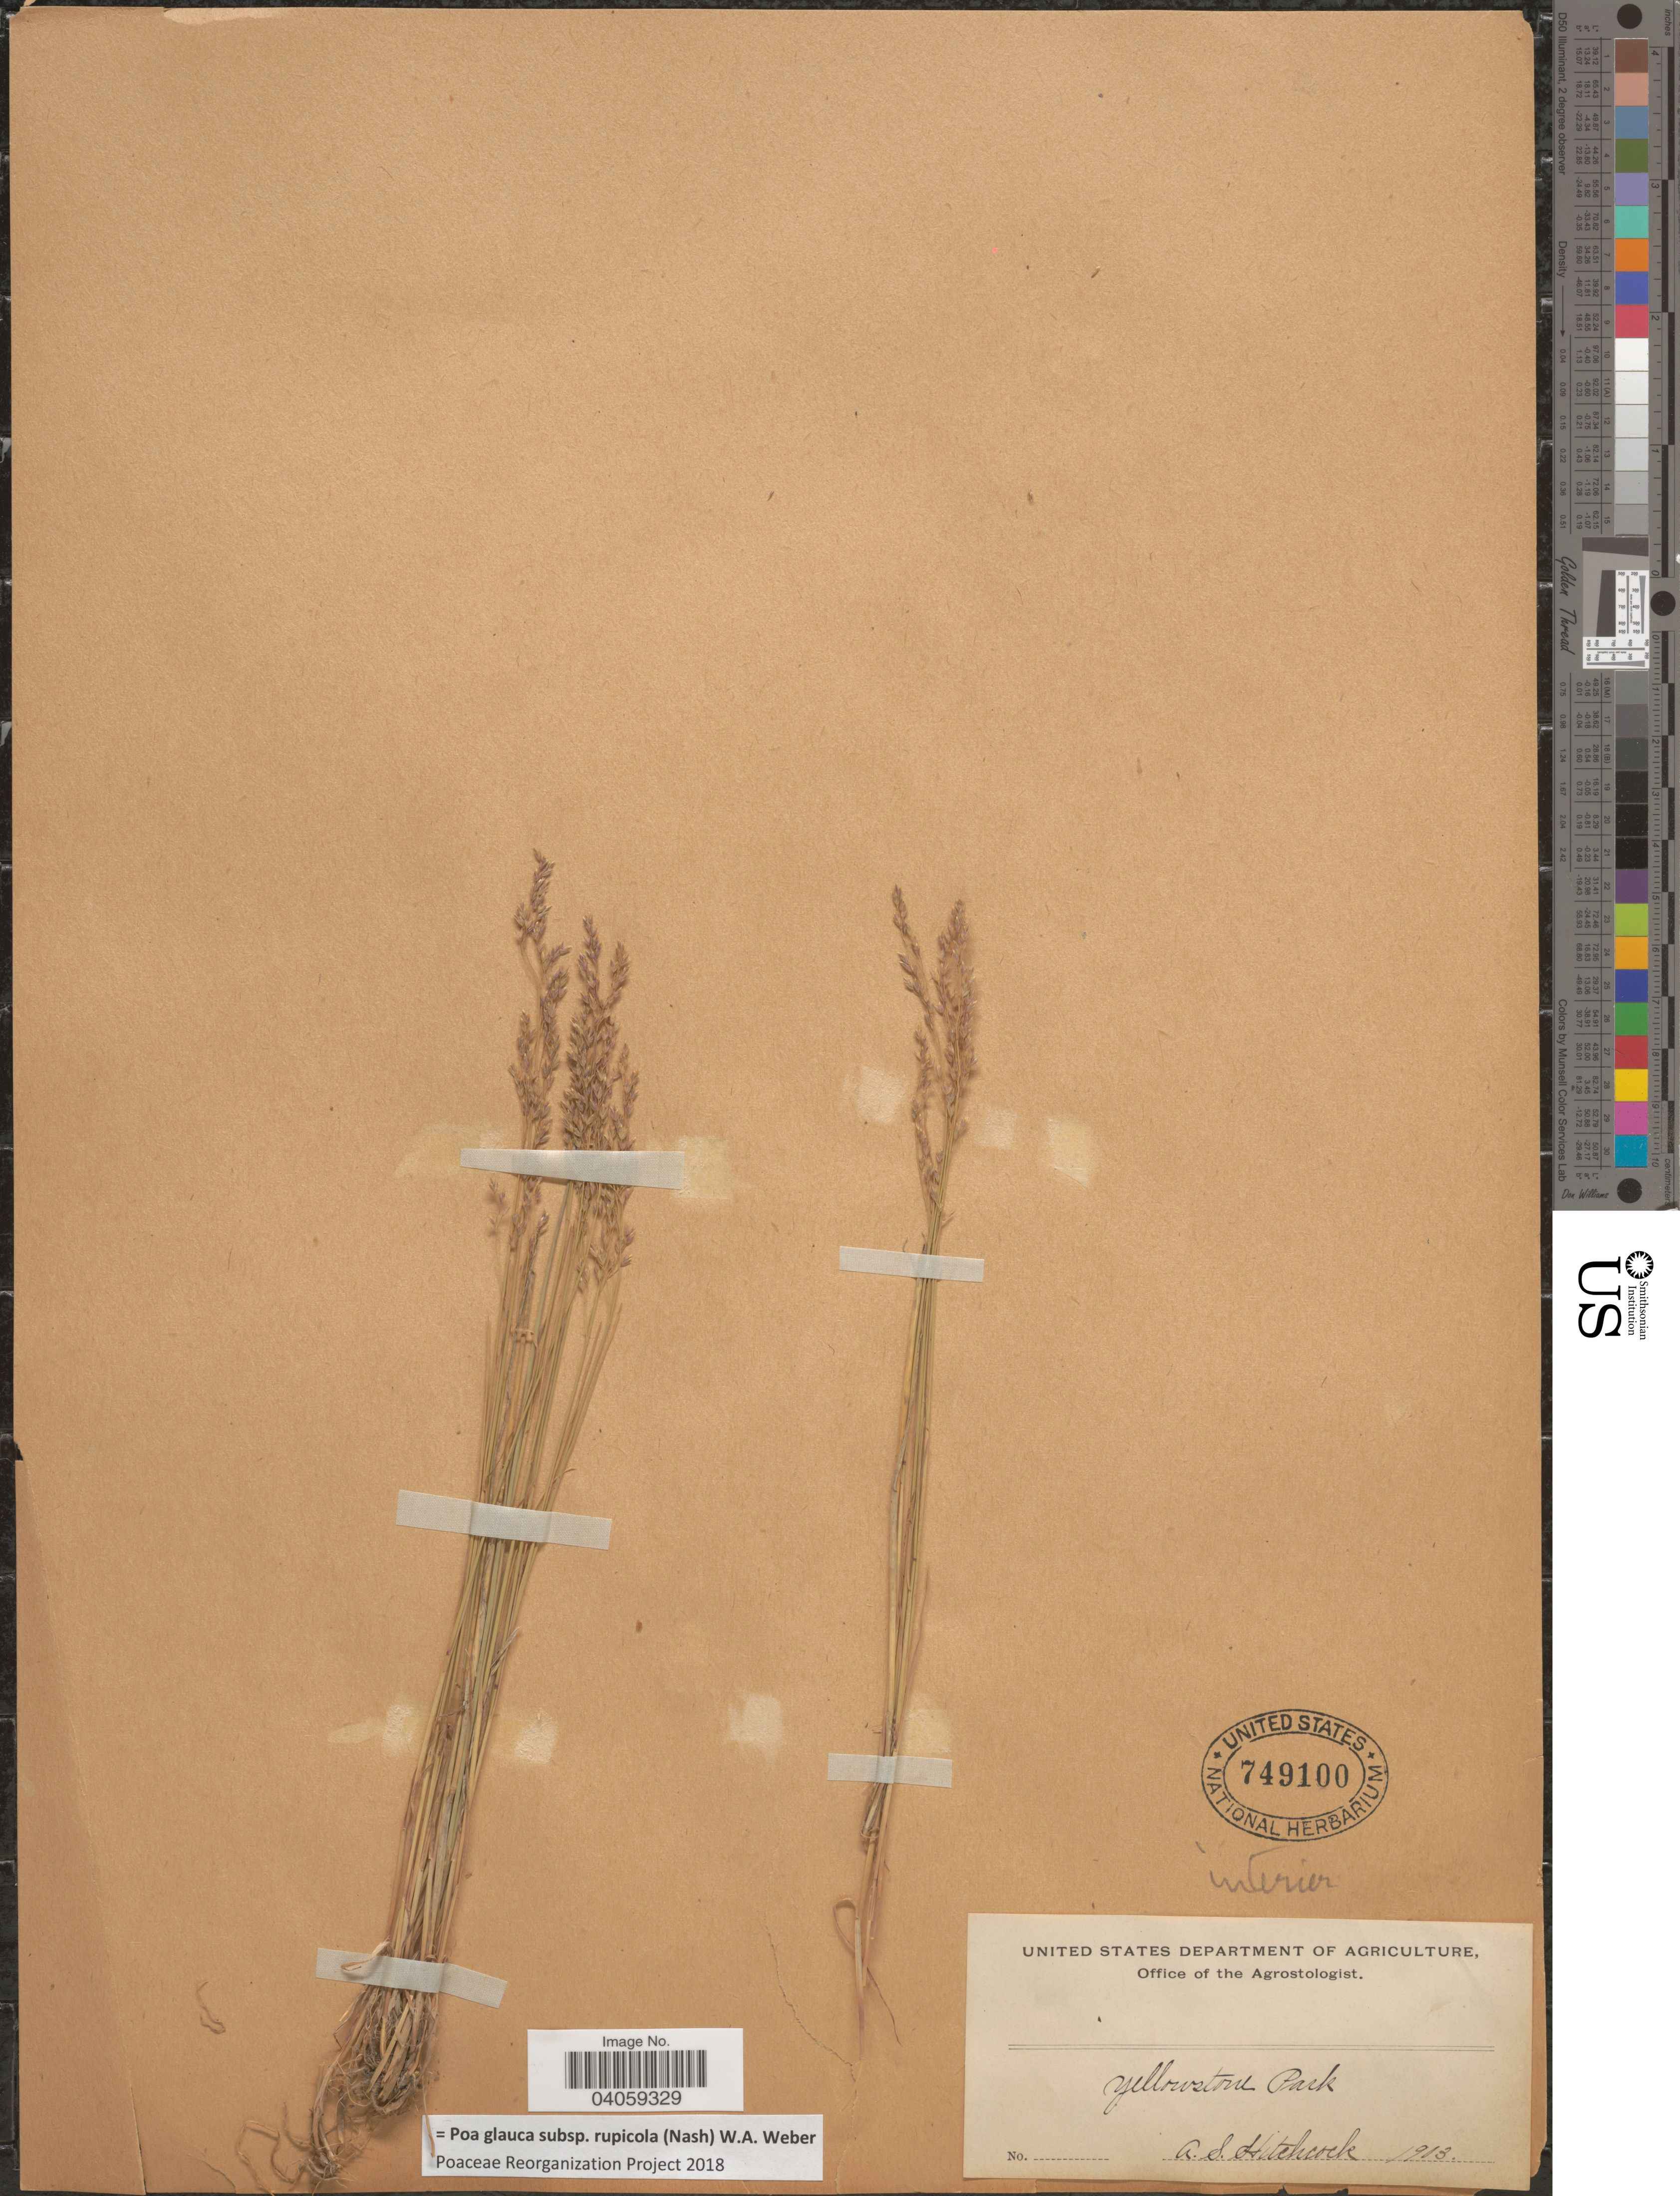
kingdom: Plantae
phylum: Tracheophyta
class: Liliopsida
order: Poales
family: Poaceae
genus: Poa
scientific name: Poa glauca subsp. rupicola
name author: (Nash) W.A. Weber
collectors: A. S. Hitchcock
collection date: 1903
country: United States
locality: Yellowstone Park.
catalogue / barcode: US 749100